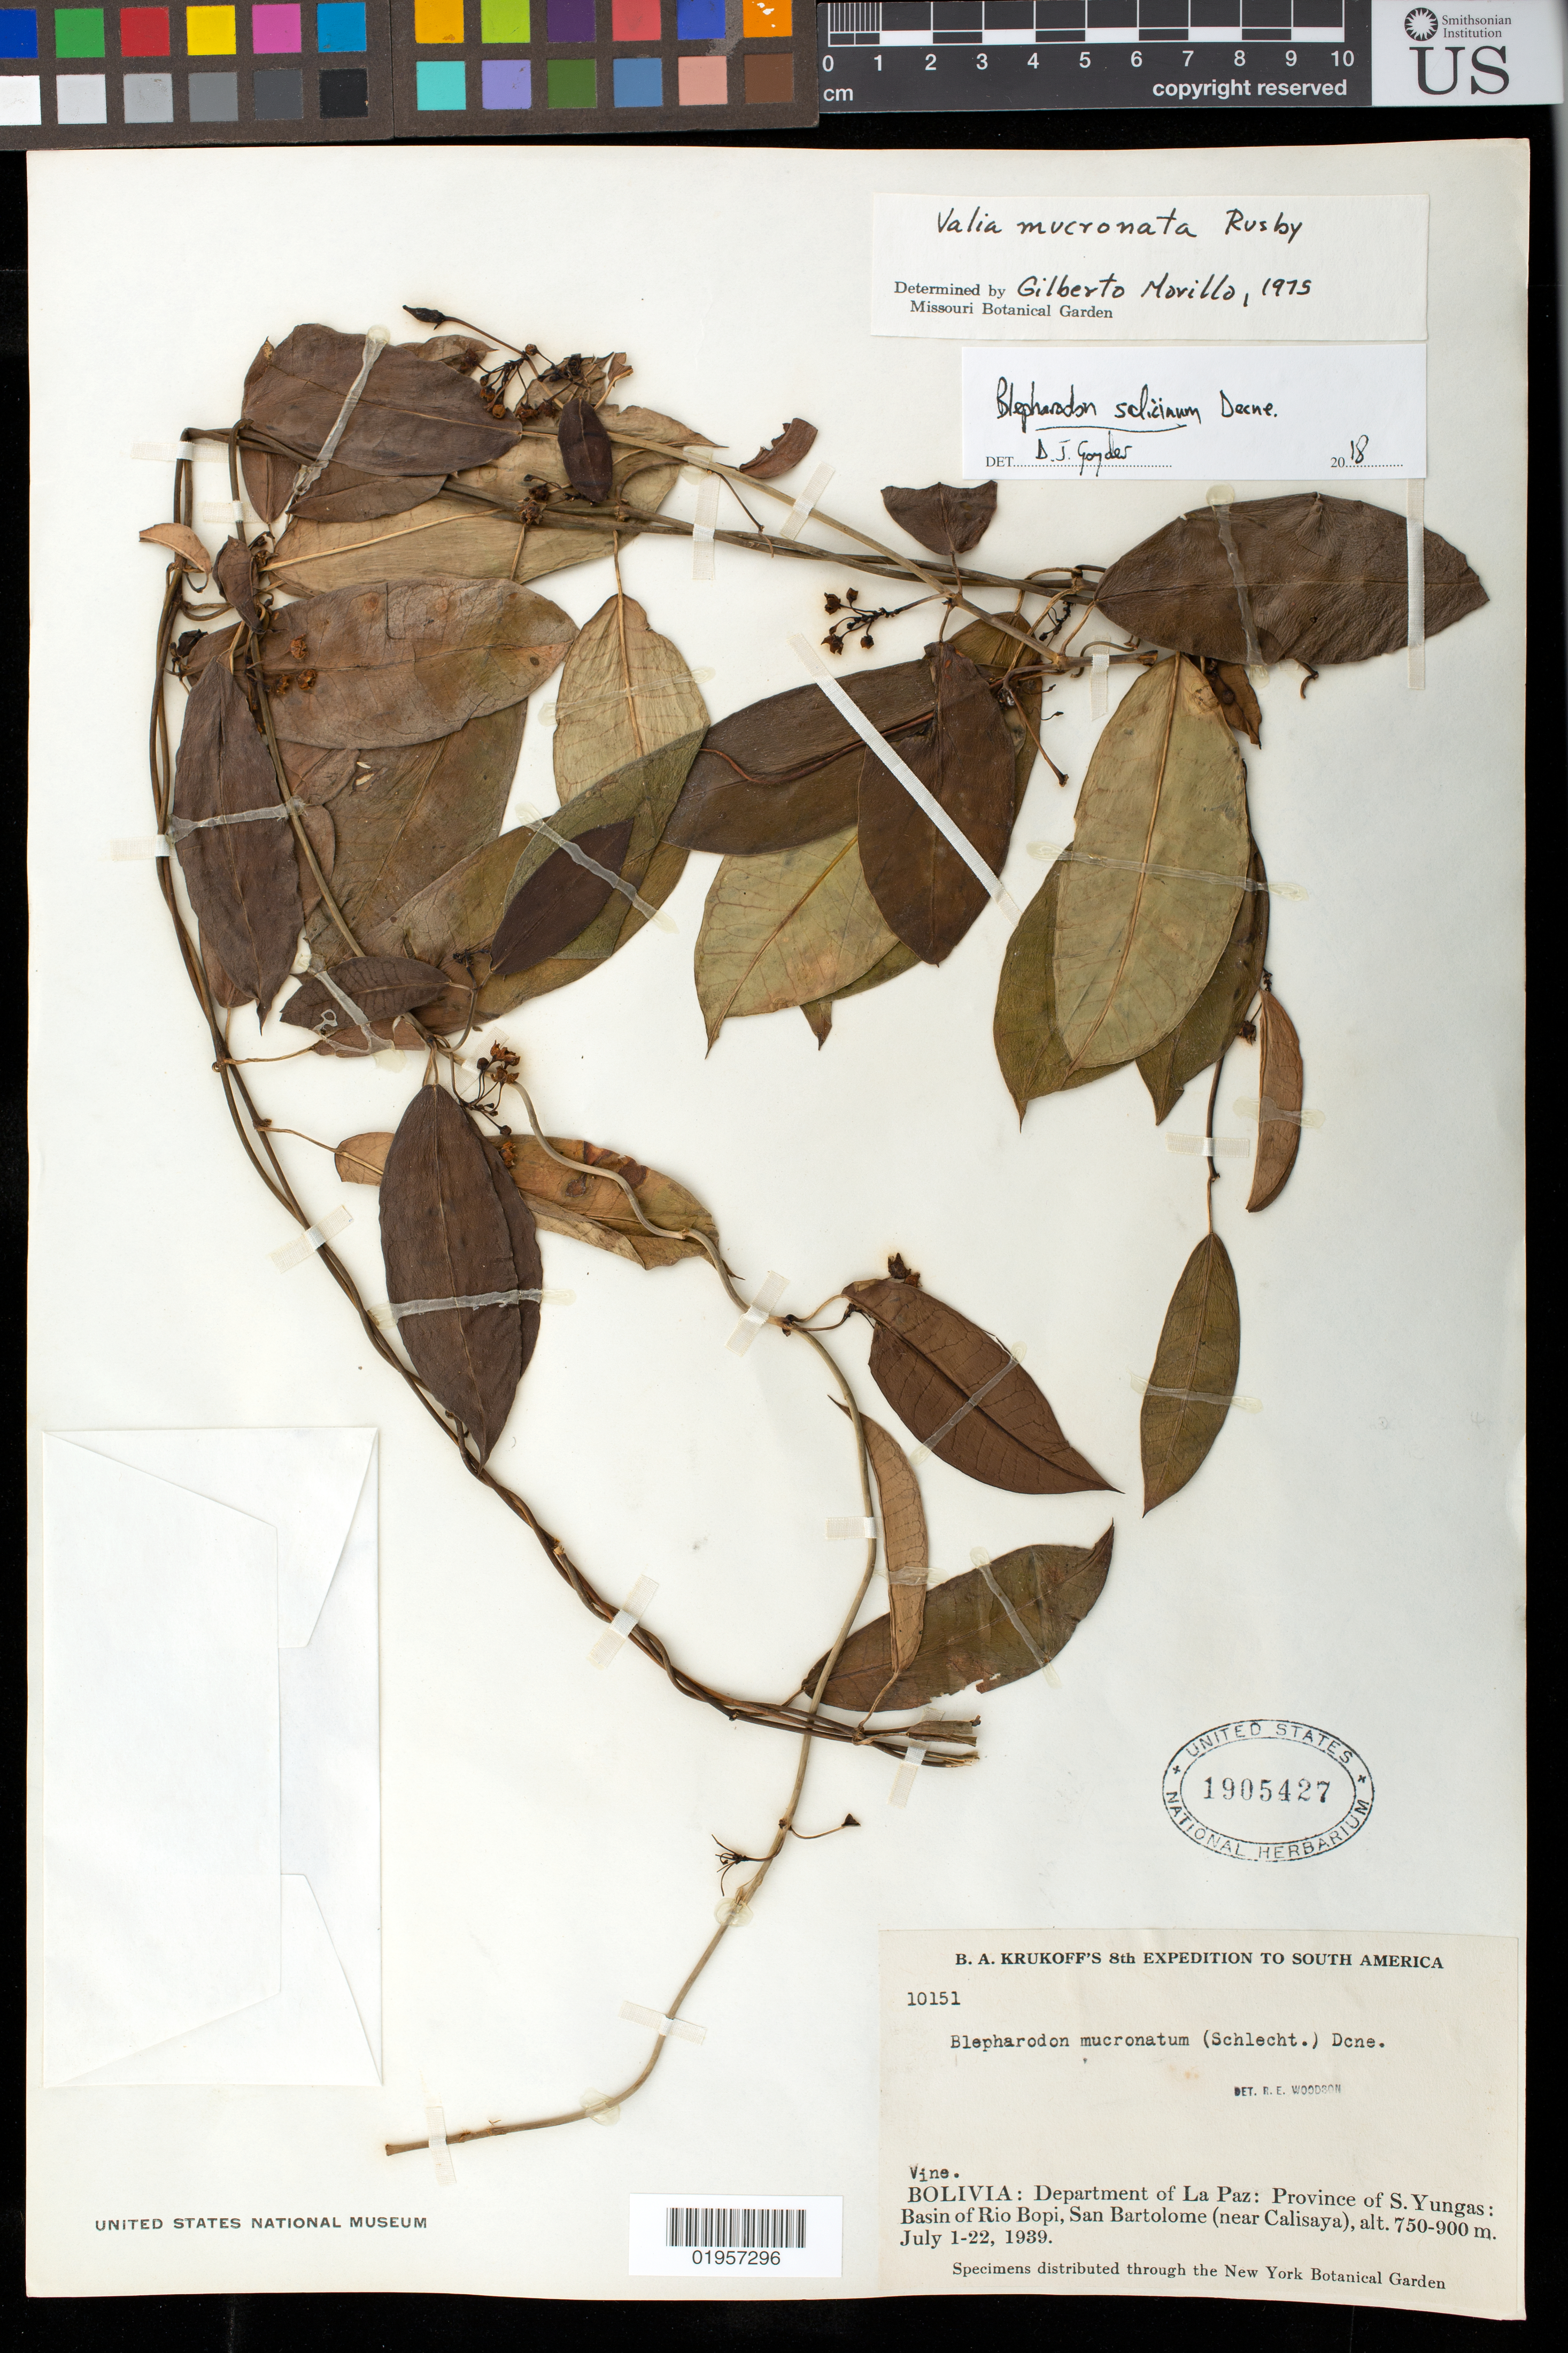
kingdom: Plantae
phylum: Tracheophyta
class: Magnoliopsida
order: Gentianales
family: Apocynaceae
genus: Blepharodon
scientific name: Blepharodon salicinum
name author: Decne.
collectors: B. A. Krukoff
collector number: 10151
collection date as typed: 01 Jul 1939 to 22 Jul 1939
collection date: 1939-07-01/1939-07-22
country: Bolivia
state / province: La Paz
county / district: Sud Yungas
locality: San Bartolome, near Calisaya, Basin of Rio Bopi.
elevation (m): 750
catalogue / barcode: US 1905427